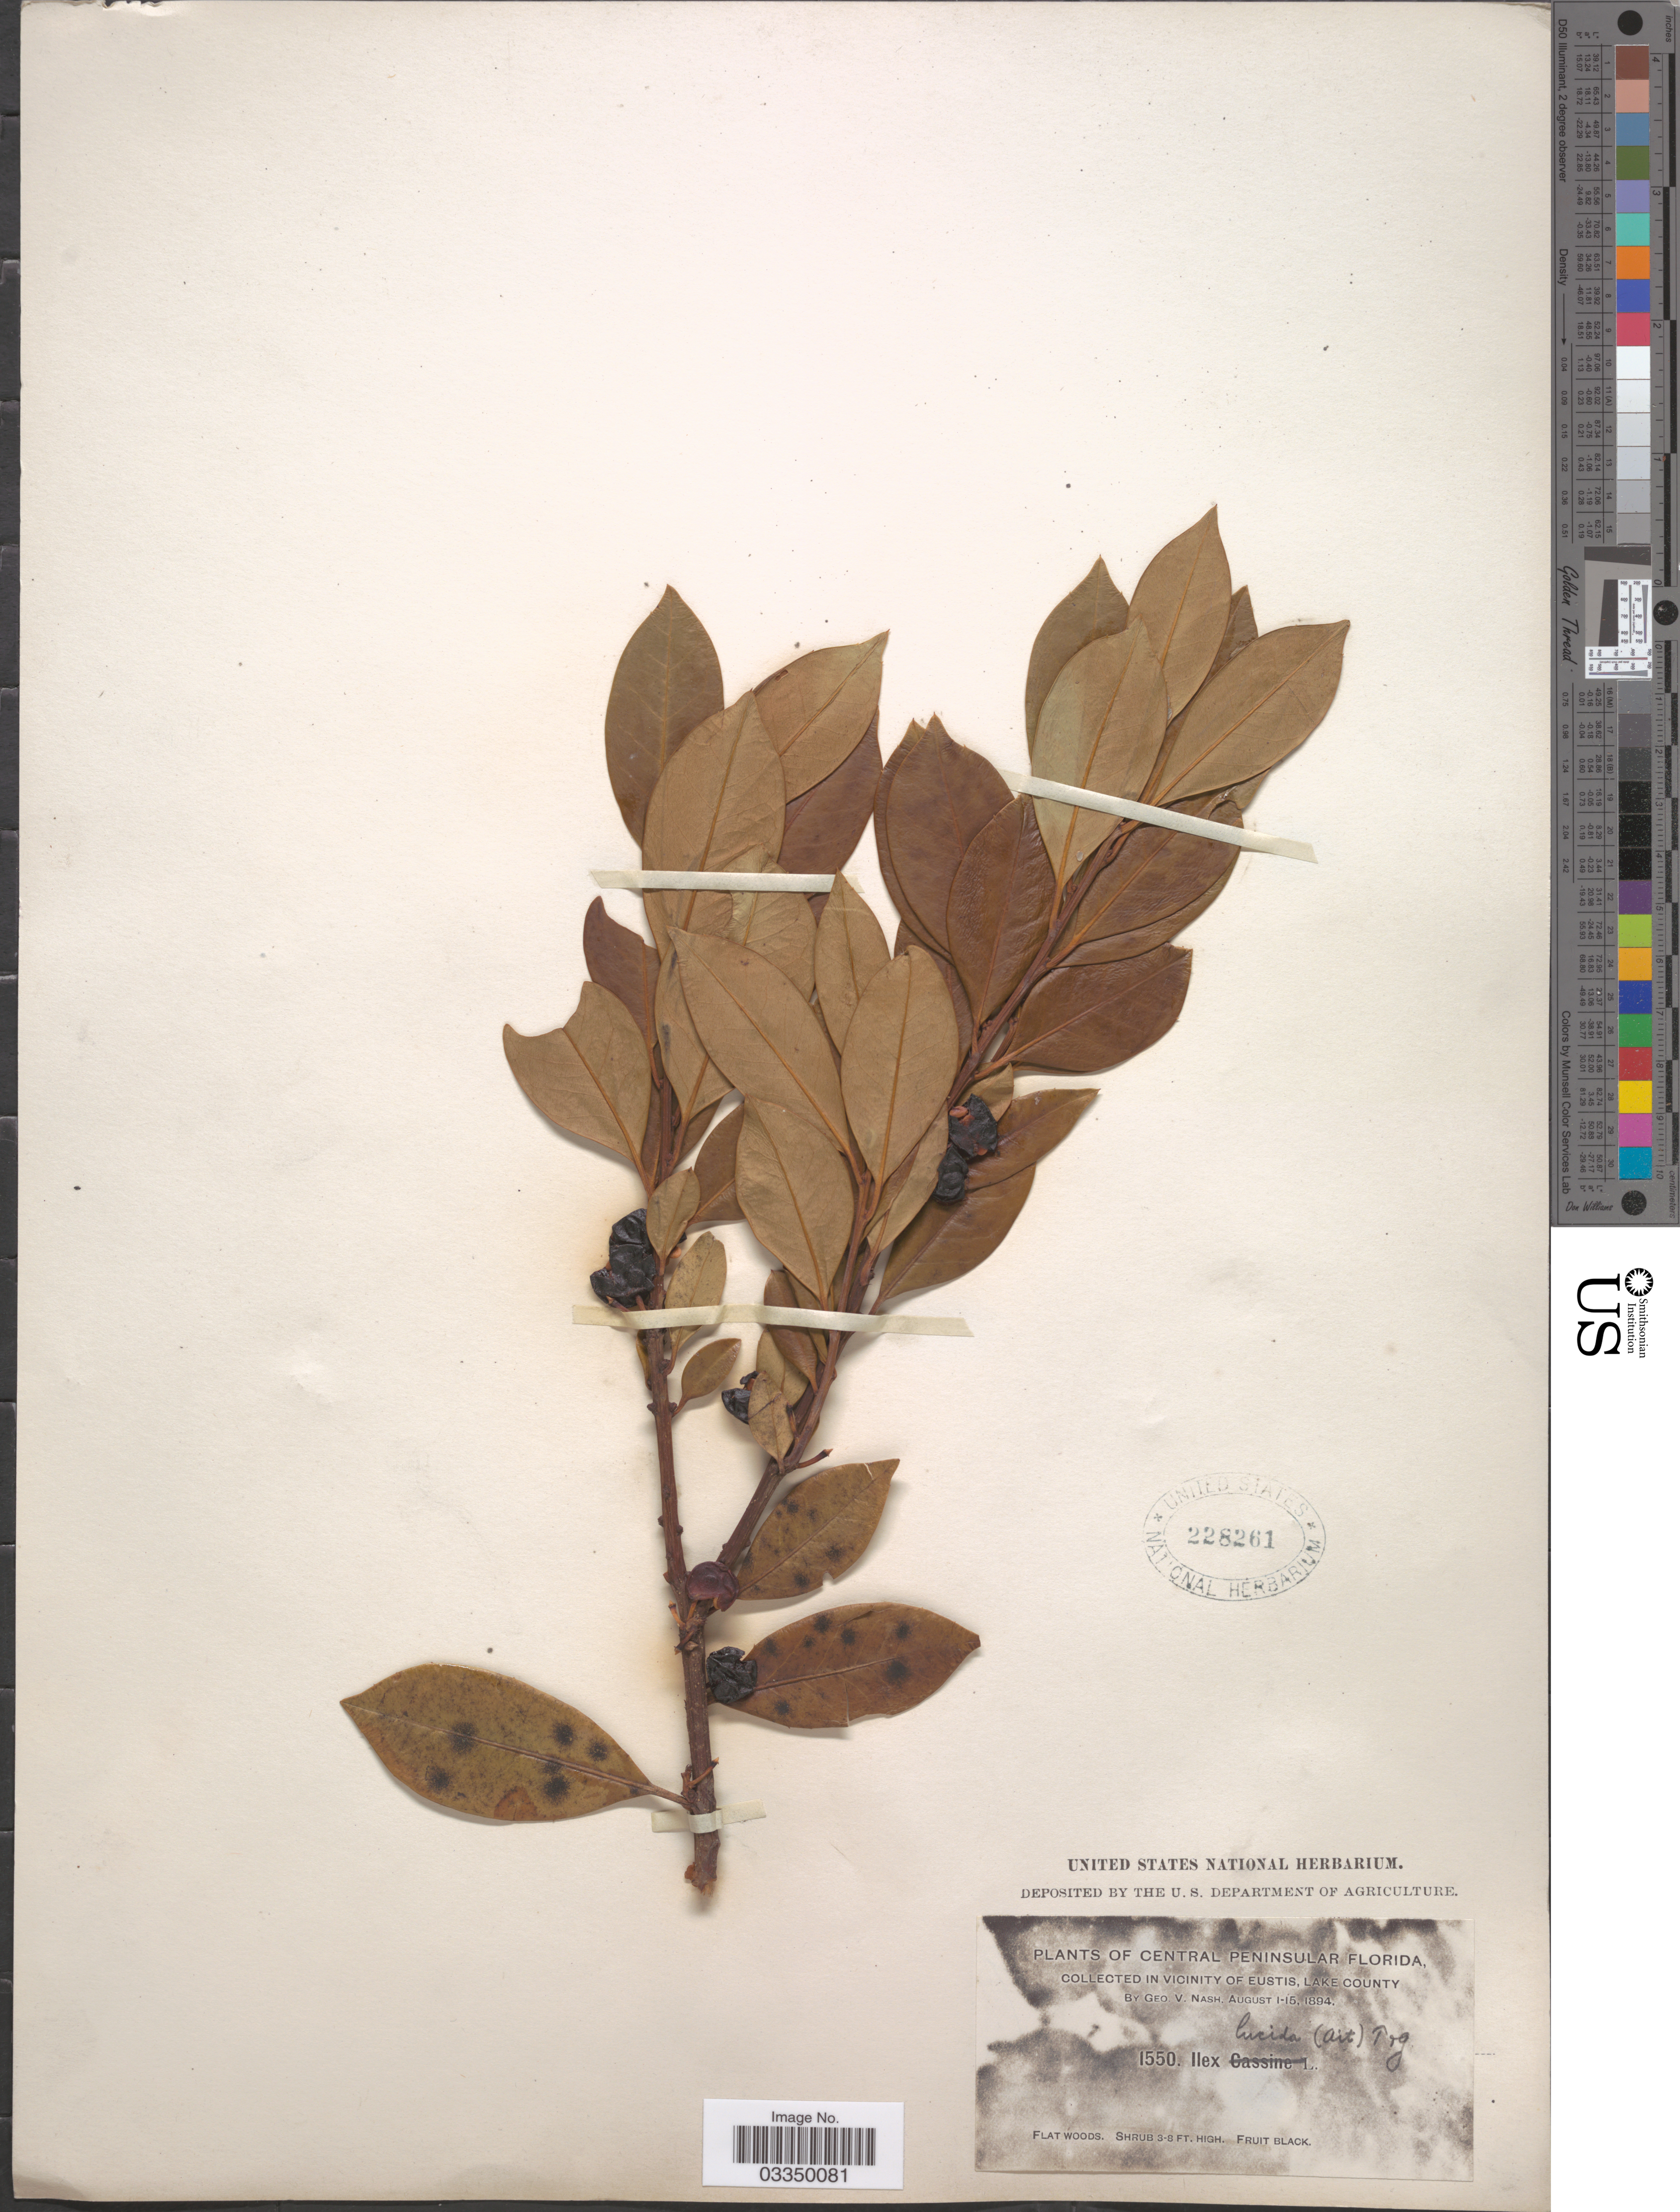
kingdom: Plantae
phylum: Tracheophyta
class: Magnoliopsida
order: Aquifoliales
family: Aquifoliaceae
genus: Ilex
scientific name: Ilex lucida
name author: Torr. & A. Gray ex S. Watson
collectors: G. V. Nash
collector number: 1550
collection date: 1894-08-01/1894-08-15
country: United States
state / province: Florida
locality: Central Peninsular Florida. In vicinity of Eustis, Lake County.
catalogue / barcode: US 228261